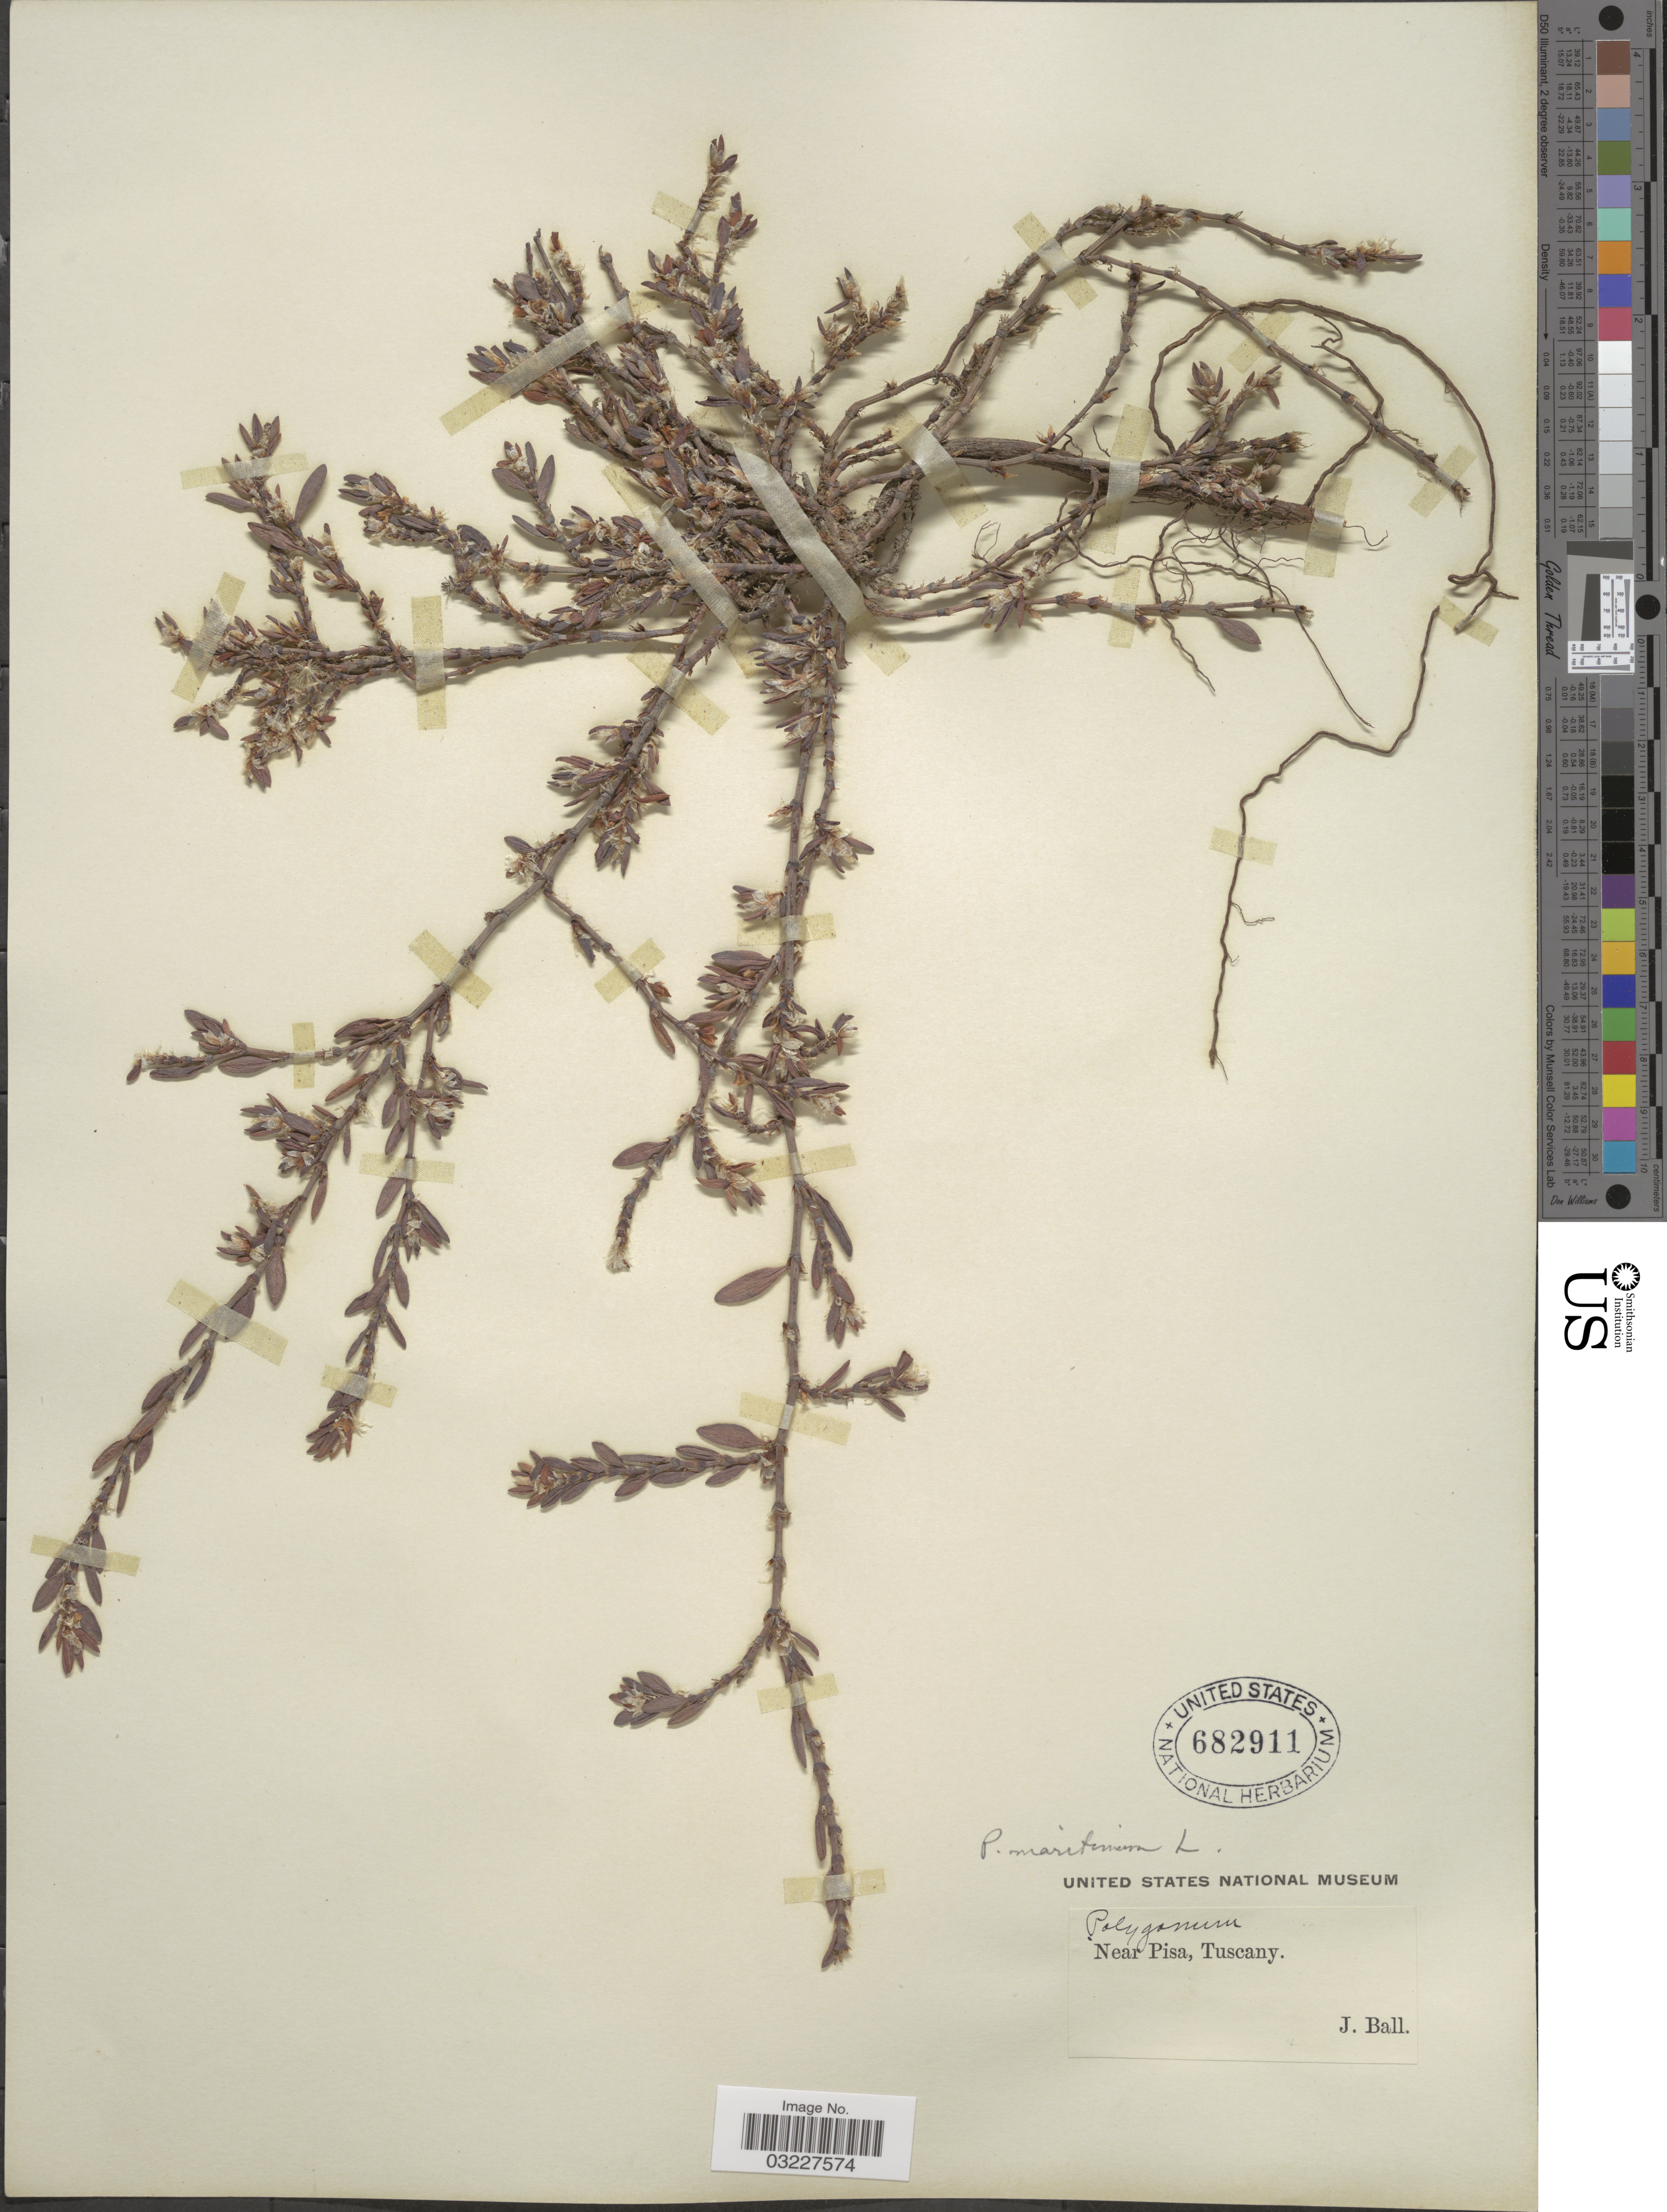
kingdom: Plantae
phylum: Tracheophyta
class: Magnoliopsida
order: Caryophyllales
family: Polygonaceae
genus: Polygonum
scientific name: Polygonum maritimum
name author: L.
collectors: J. Ball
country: Italy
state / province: Tuscany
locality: Near Pisa, Tuscany.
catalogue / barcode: US 682911